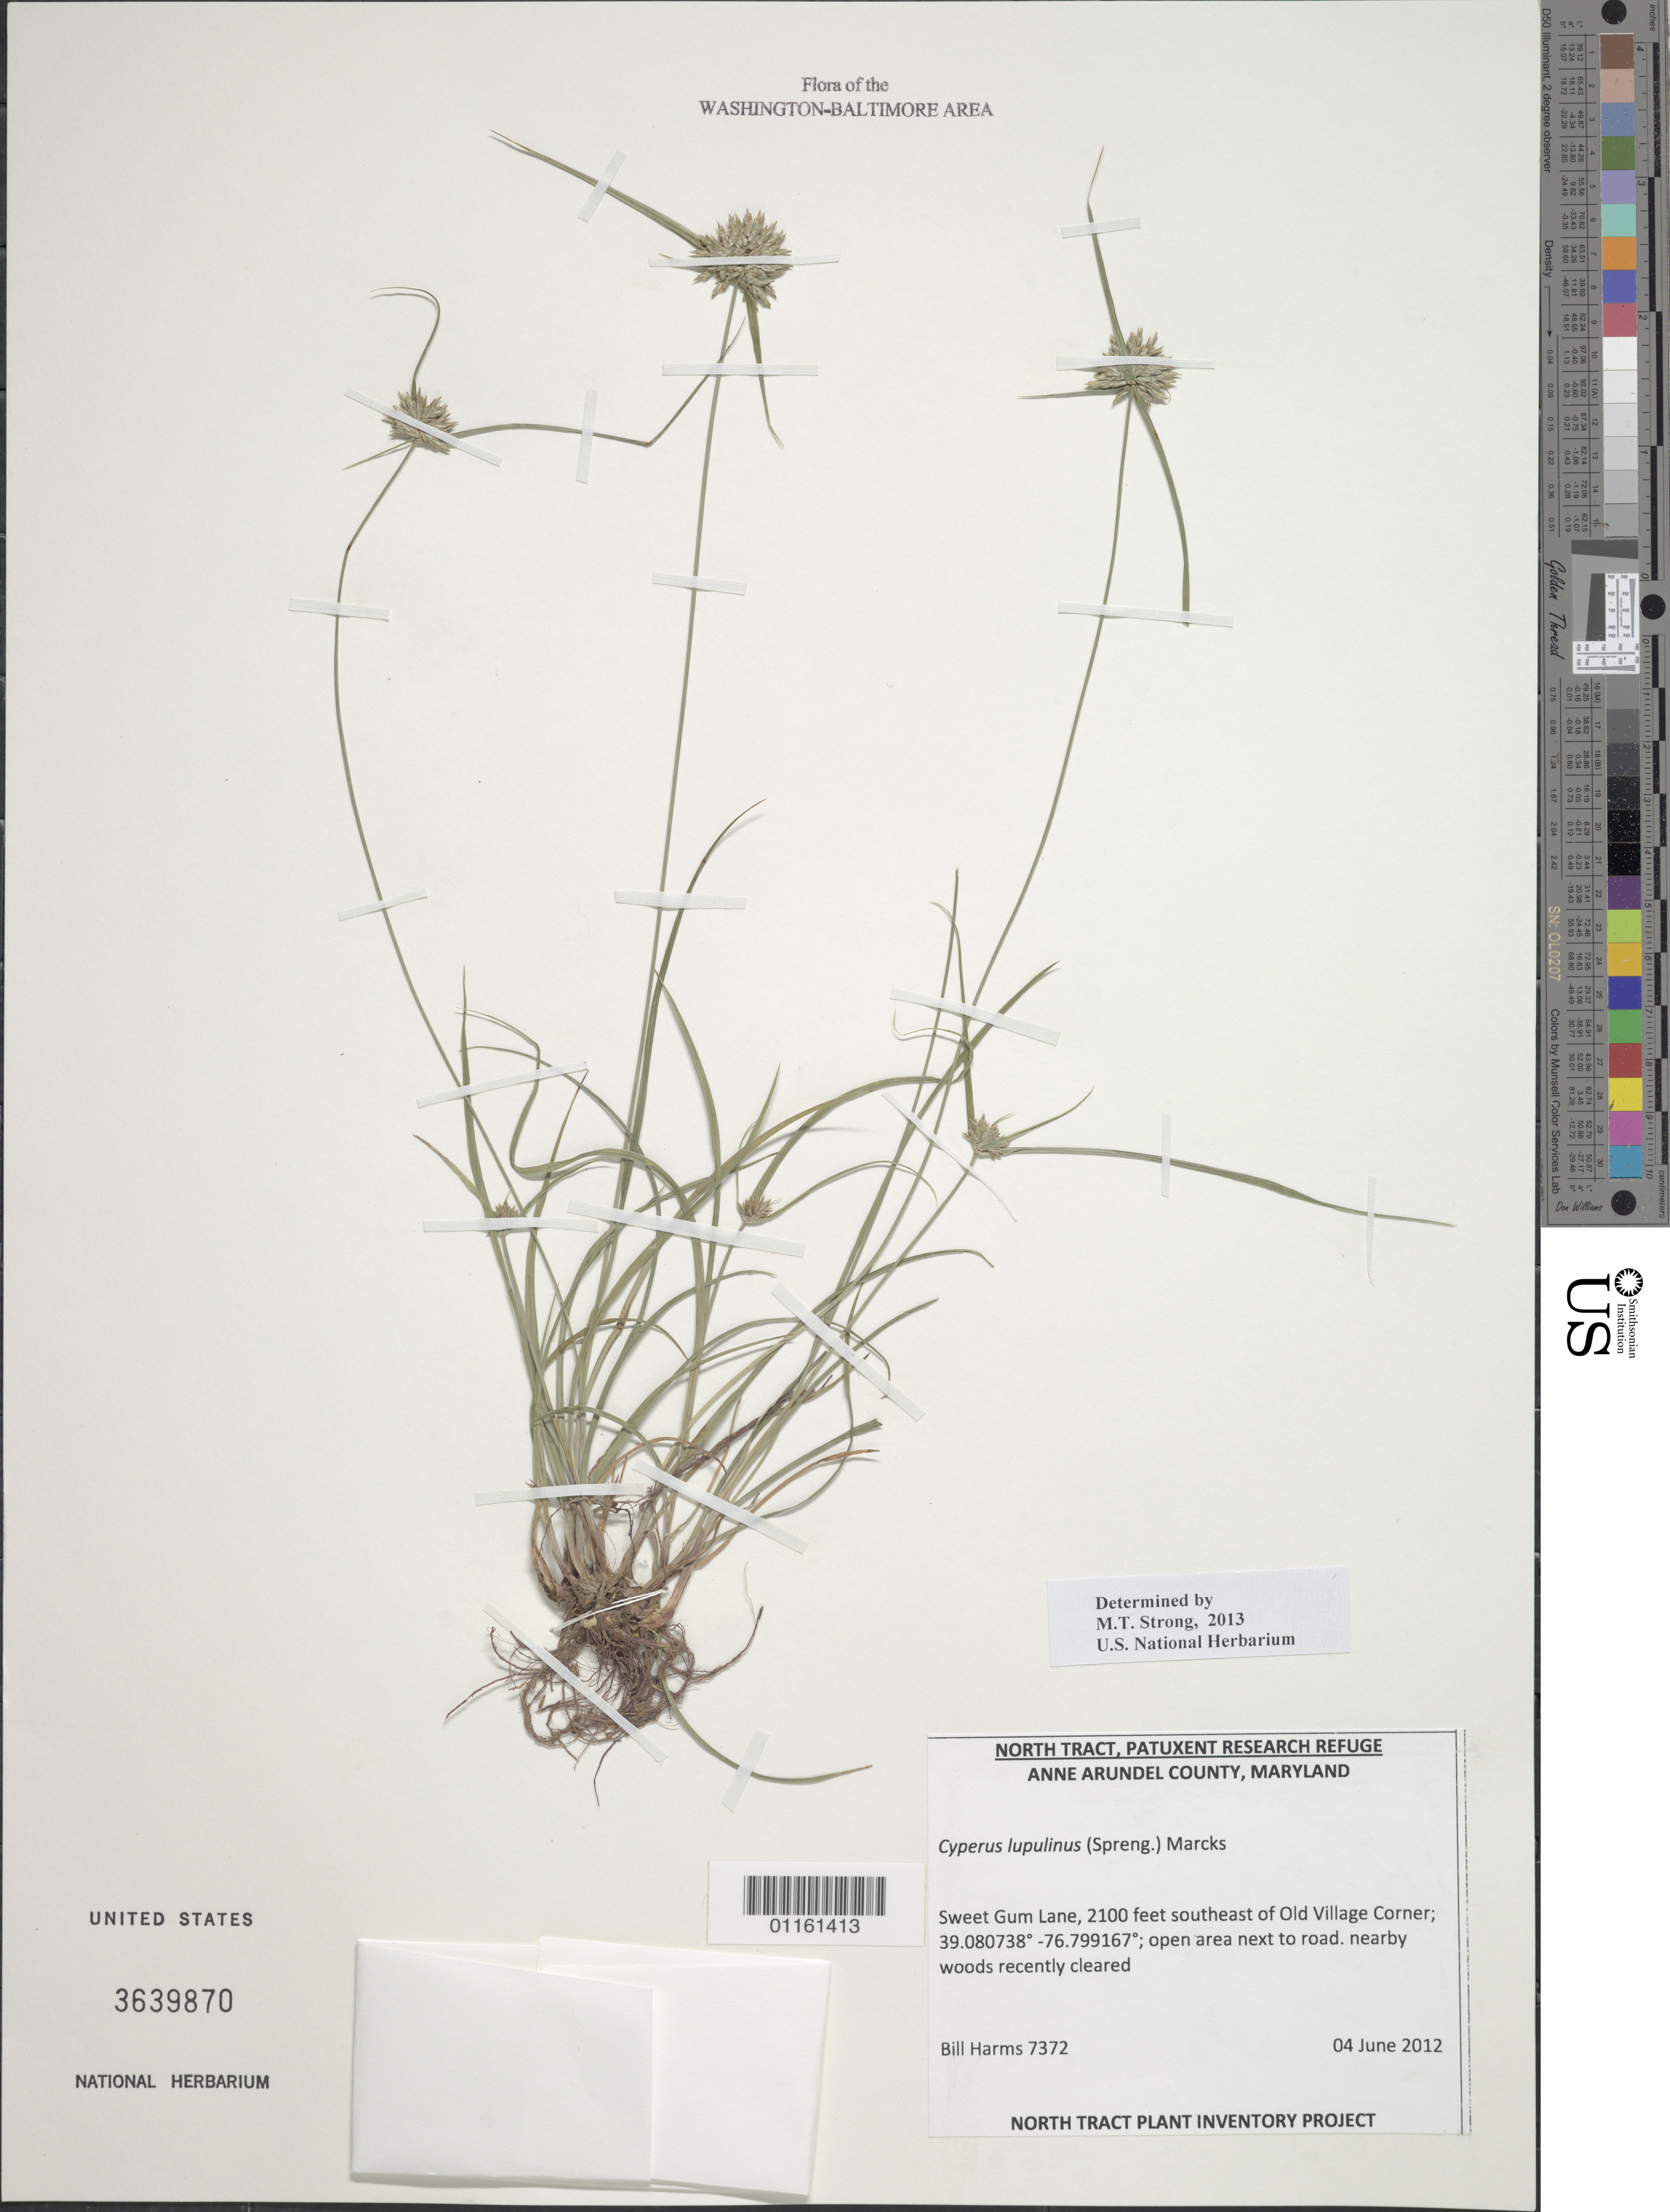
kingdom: Plantae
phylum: Tracheophyta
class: Liliopsida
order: Poales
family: Cyperaceae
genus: Cyperus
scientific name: Cyperus lupulinus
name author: (Spreng.) Marcks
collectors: B. Harms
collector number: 7372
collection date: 2012-06-04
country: United States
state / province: Maryland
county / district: Anne Arundel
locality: Sweet Gum Lane, 2100 feet southeast of Old Village Corner.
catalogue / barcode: US 3639870